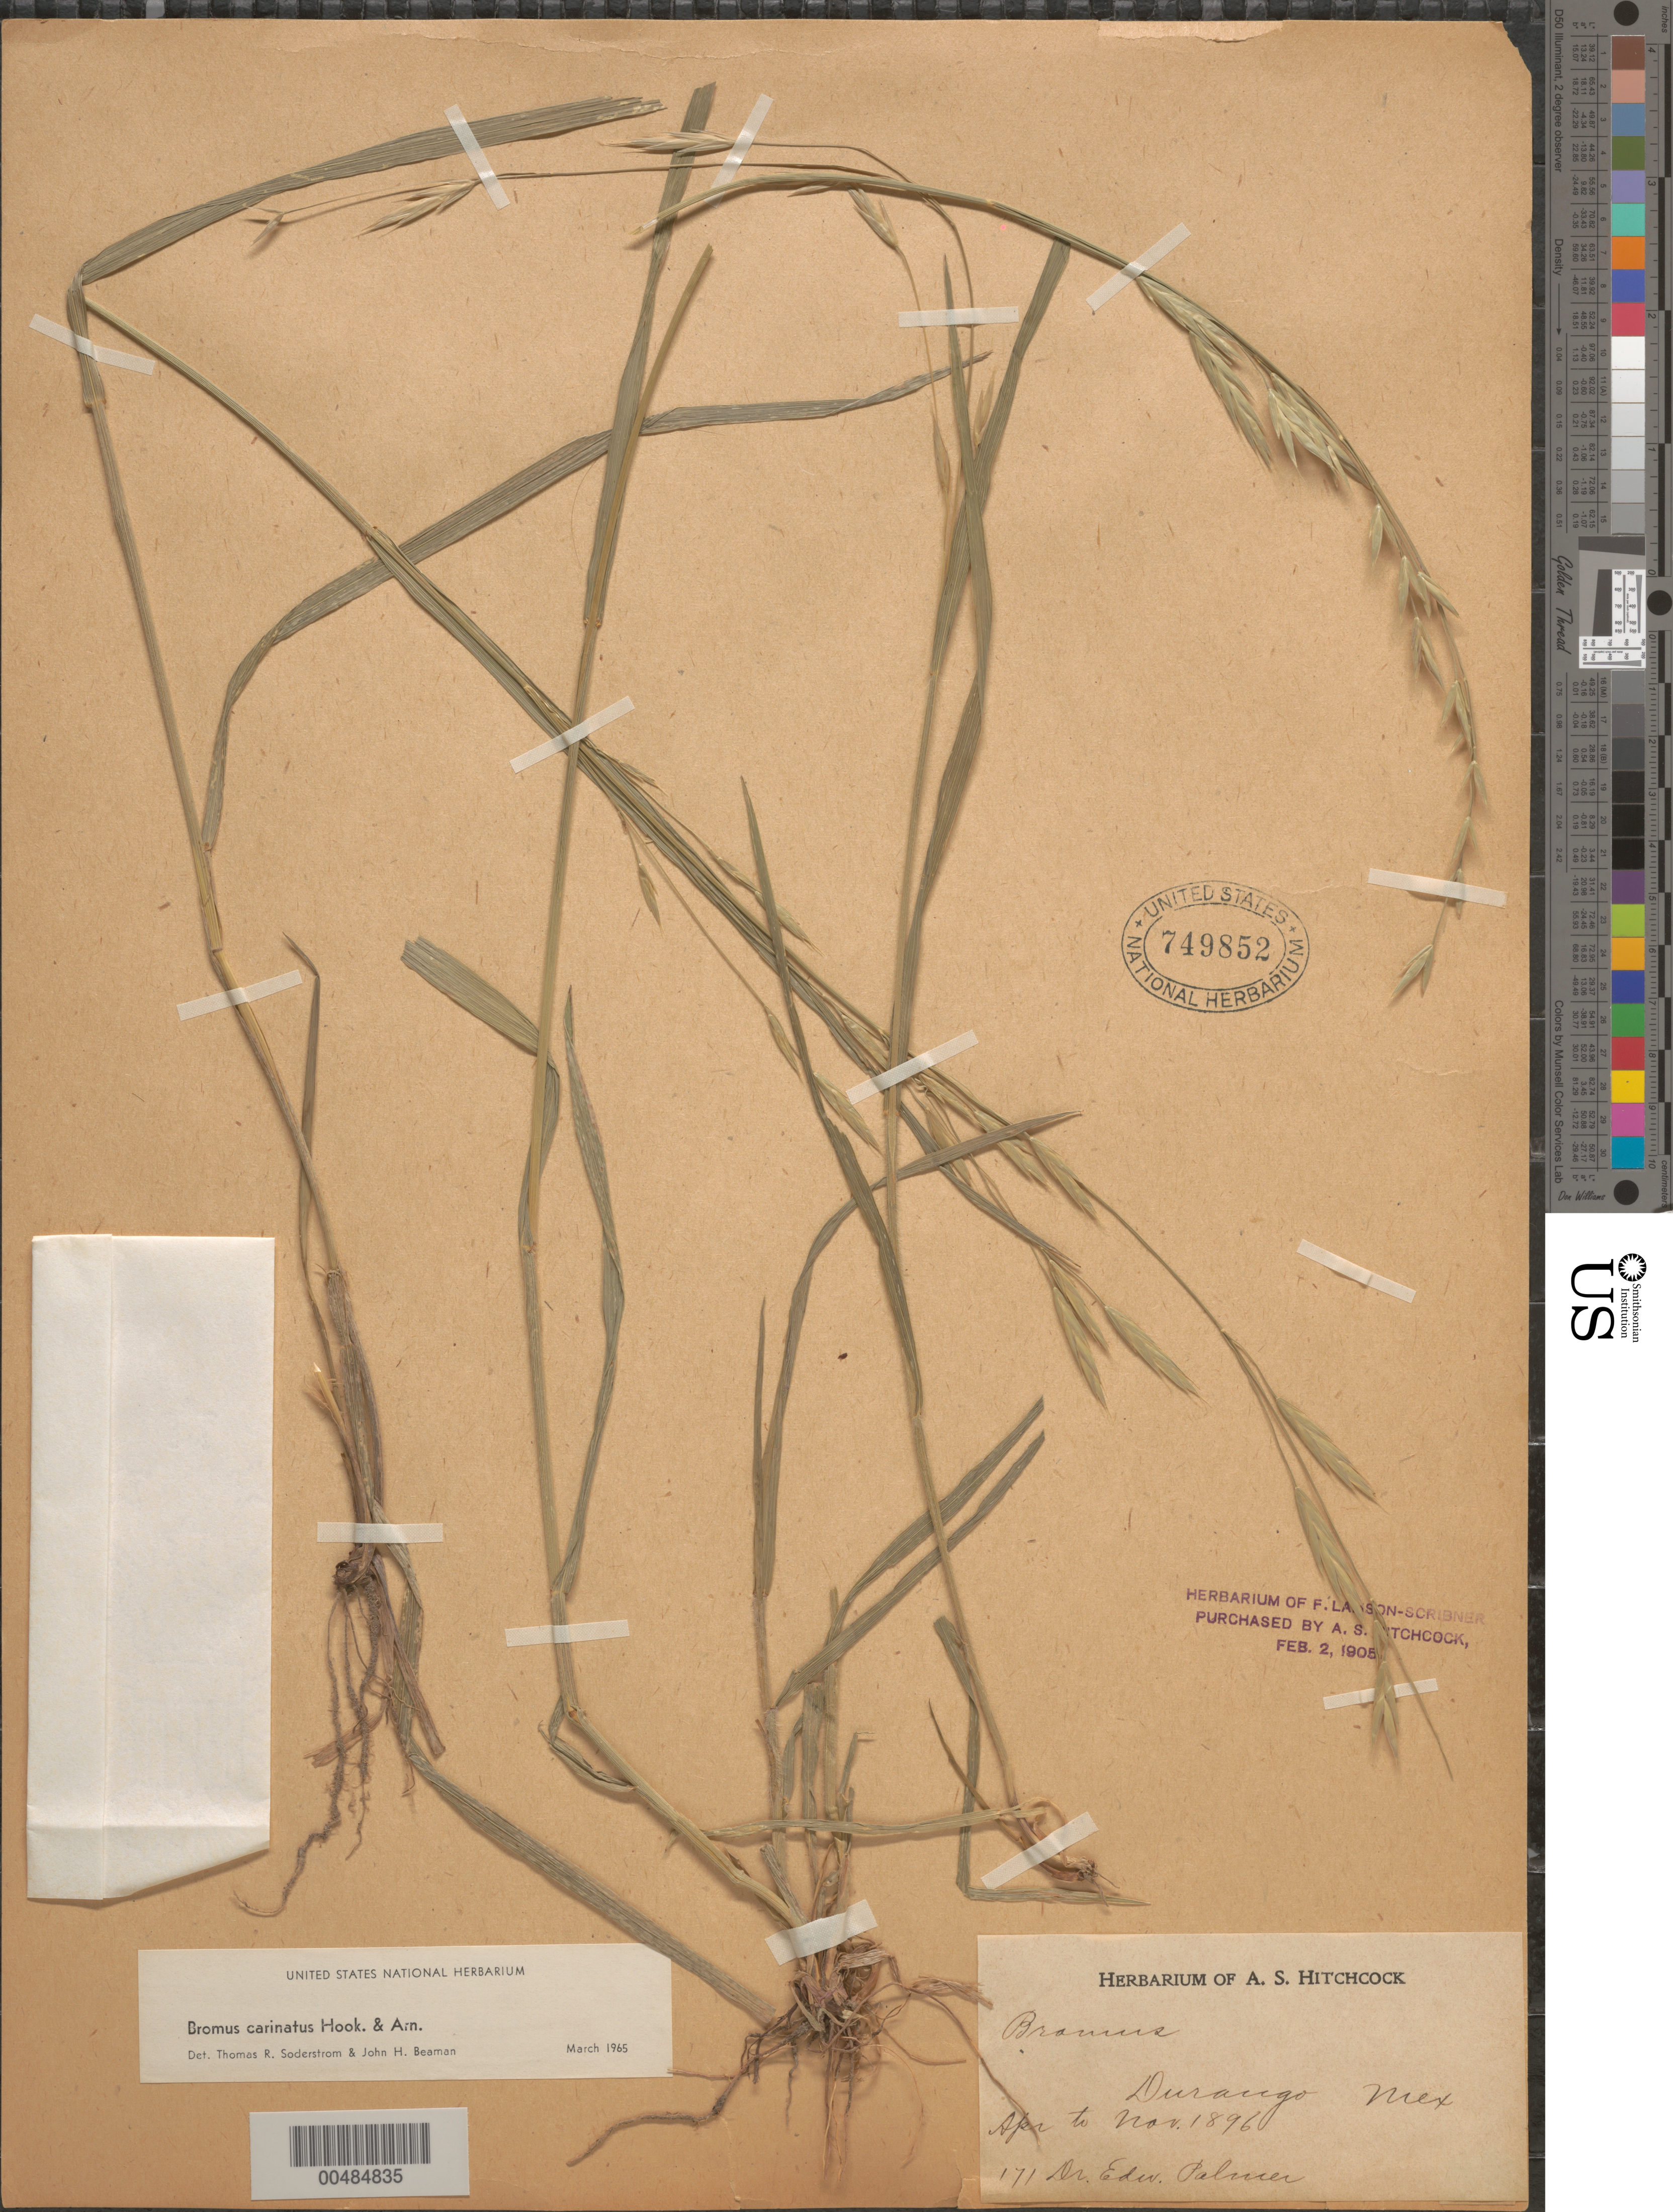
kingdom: Plantae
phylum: Tracheophyta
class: Liliopsida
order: Poales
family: Poaceae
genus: Bromus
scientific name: Bromus carinatus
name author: Hook. & Arn.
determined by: Soderstrom, T. R.; Beaman, J. H.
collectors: E. Palmer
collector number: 171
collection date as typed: Apr 1896 to Nov 1896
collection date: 1896-04/1896-11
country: Mexico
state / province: Durango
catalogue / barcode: US 749852